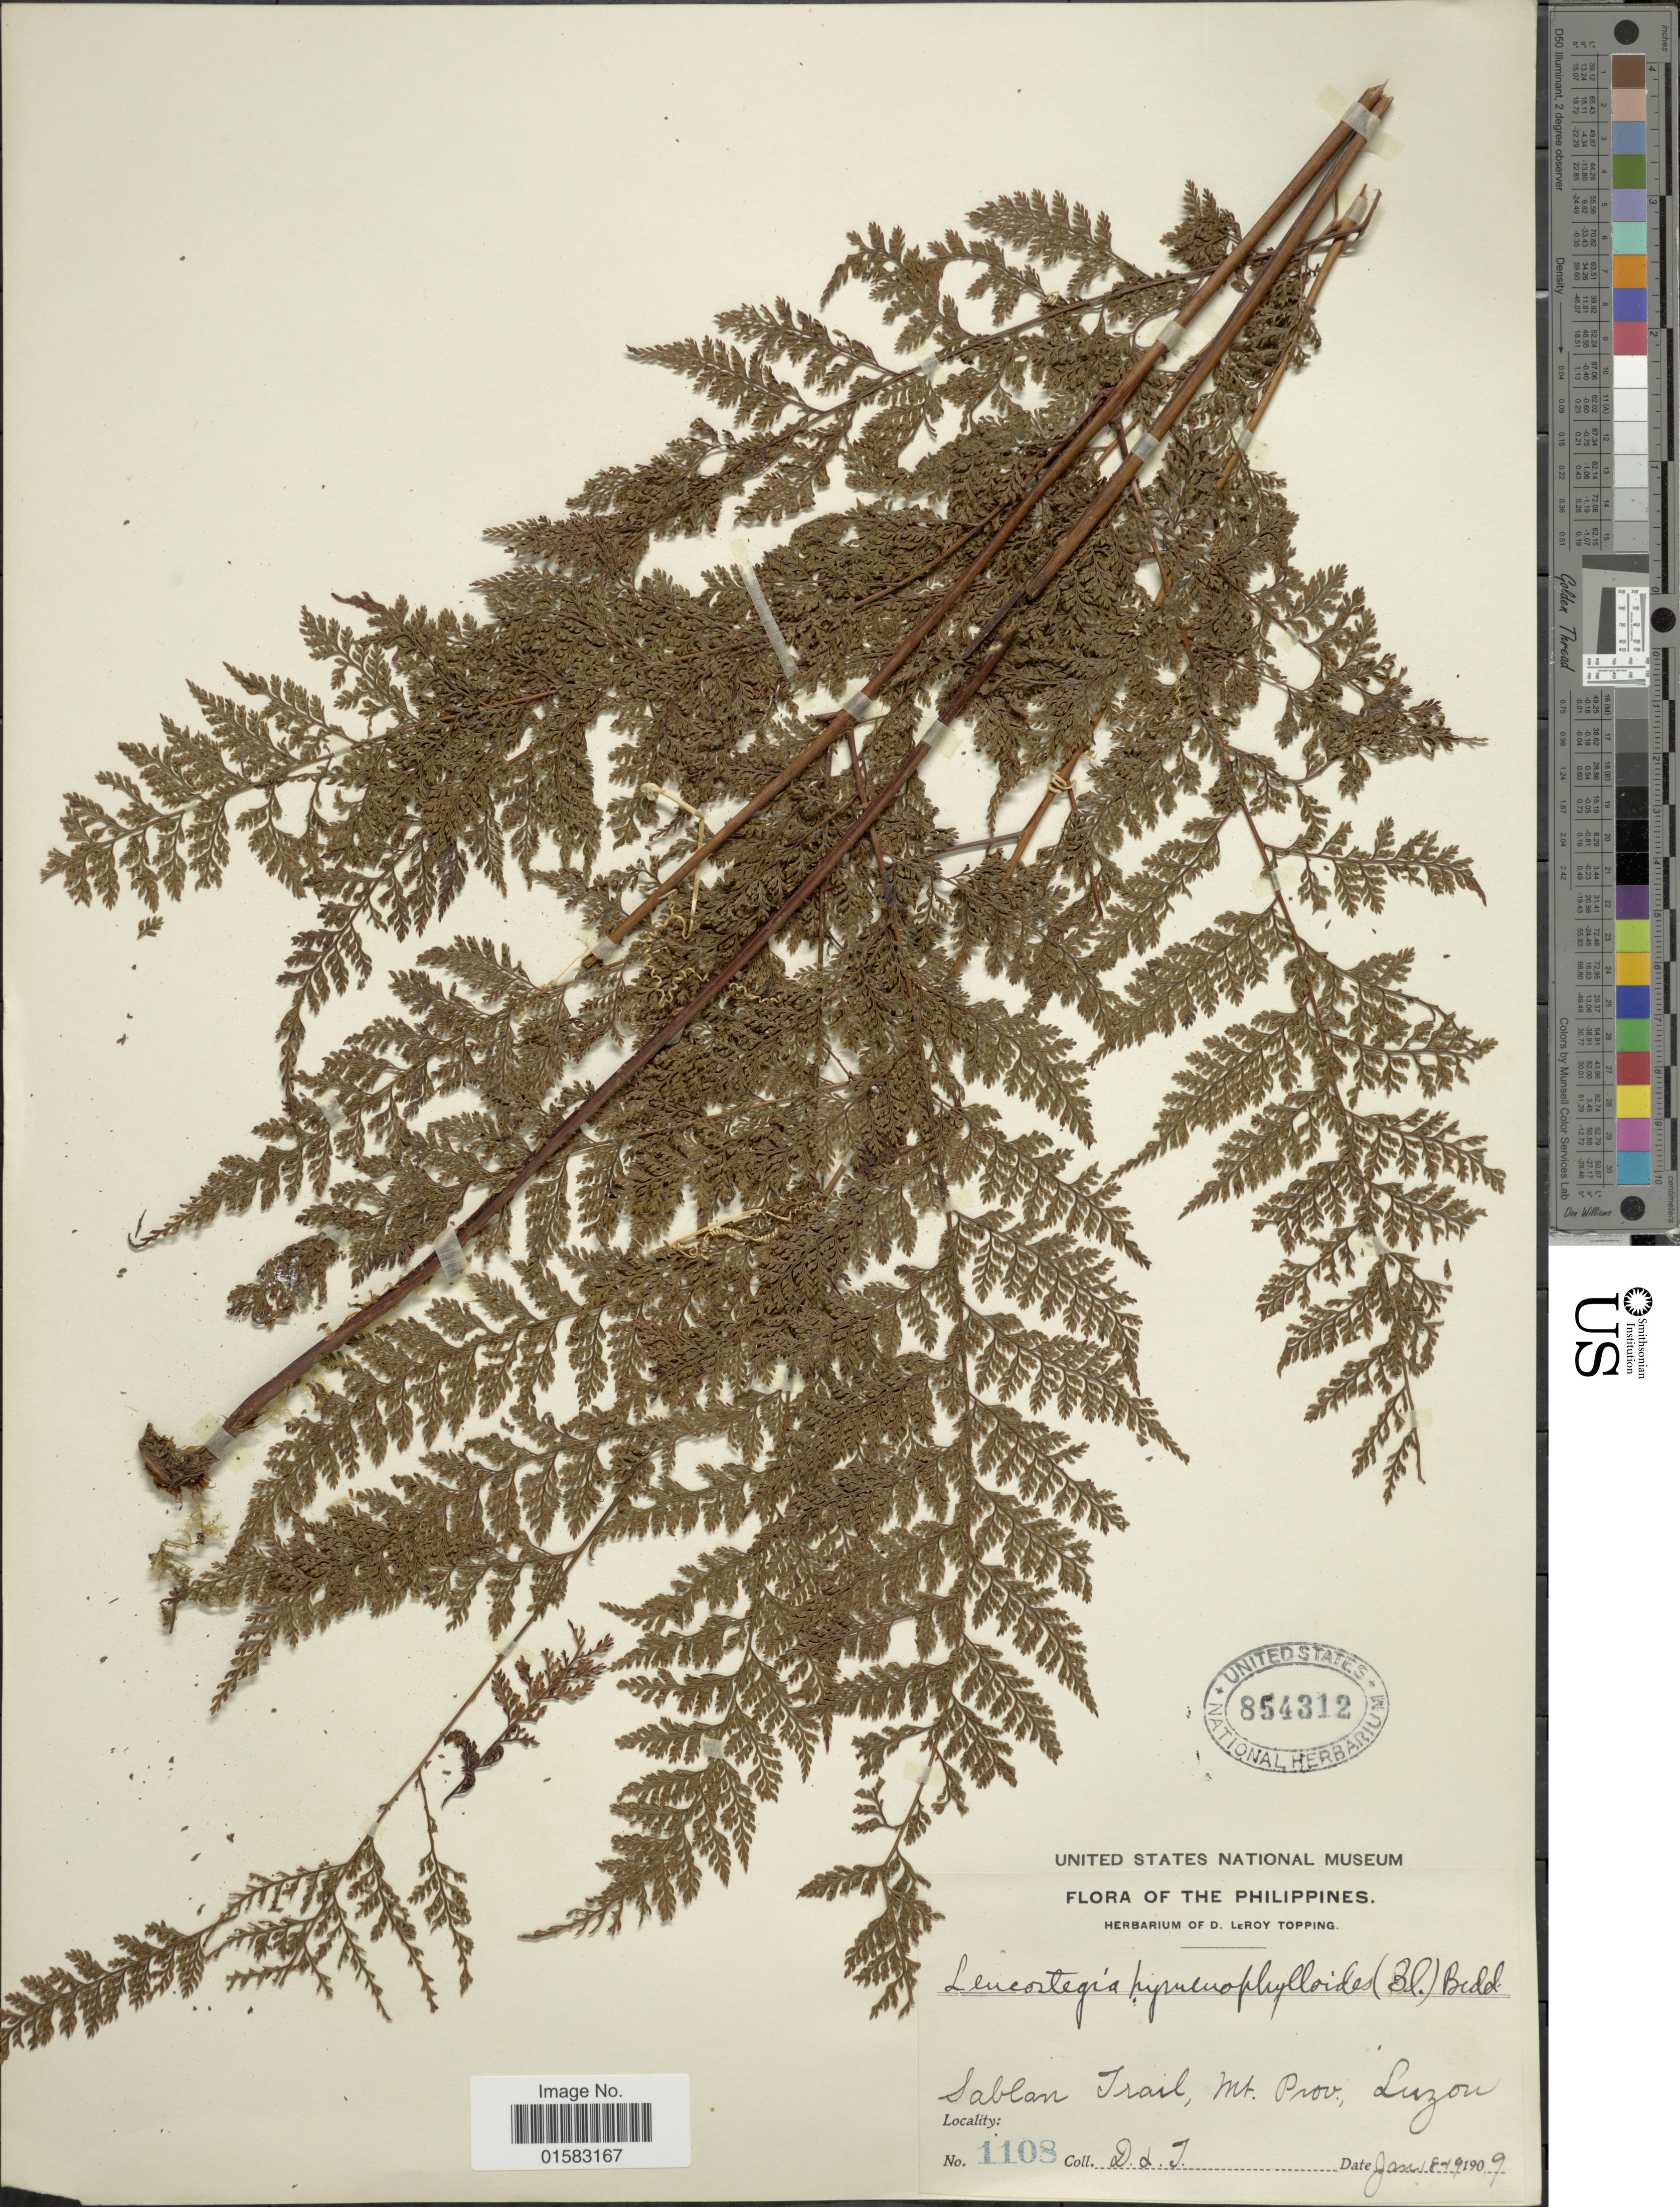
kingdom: Plantae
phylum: Tracheophyta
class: Polypodiopsida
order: Polypodiales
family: Davalliaceae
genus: Davallia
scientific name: Davallia hymenophylloides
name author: (Bedd.) Kuhn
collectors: D. L. Topping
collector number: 1108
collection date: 1907-01-18/1909-01-18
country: Philippines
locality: Sablan Trail, Mt. Prov, Luzon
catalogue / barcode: US 854312